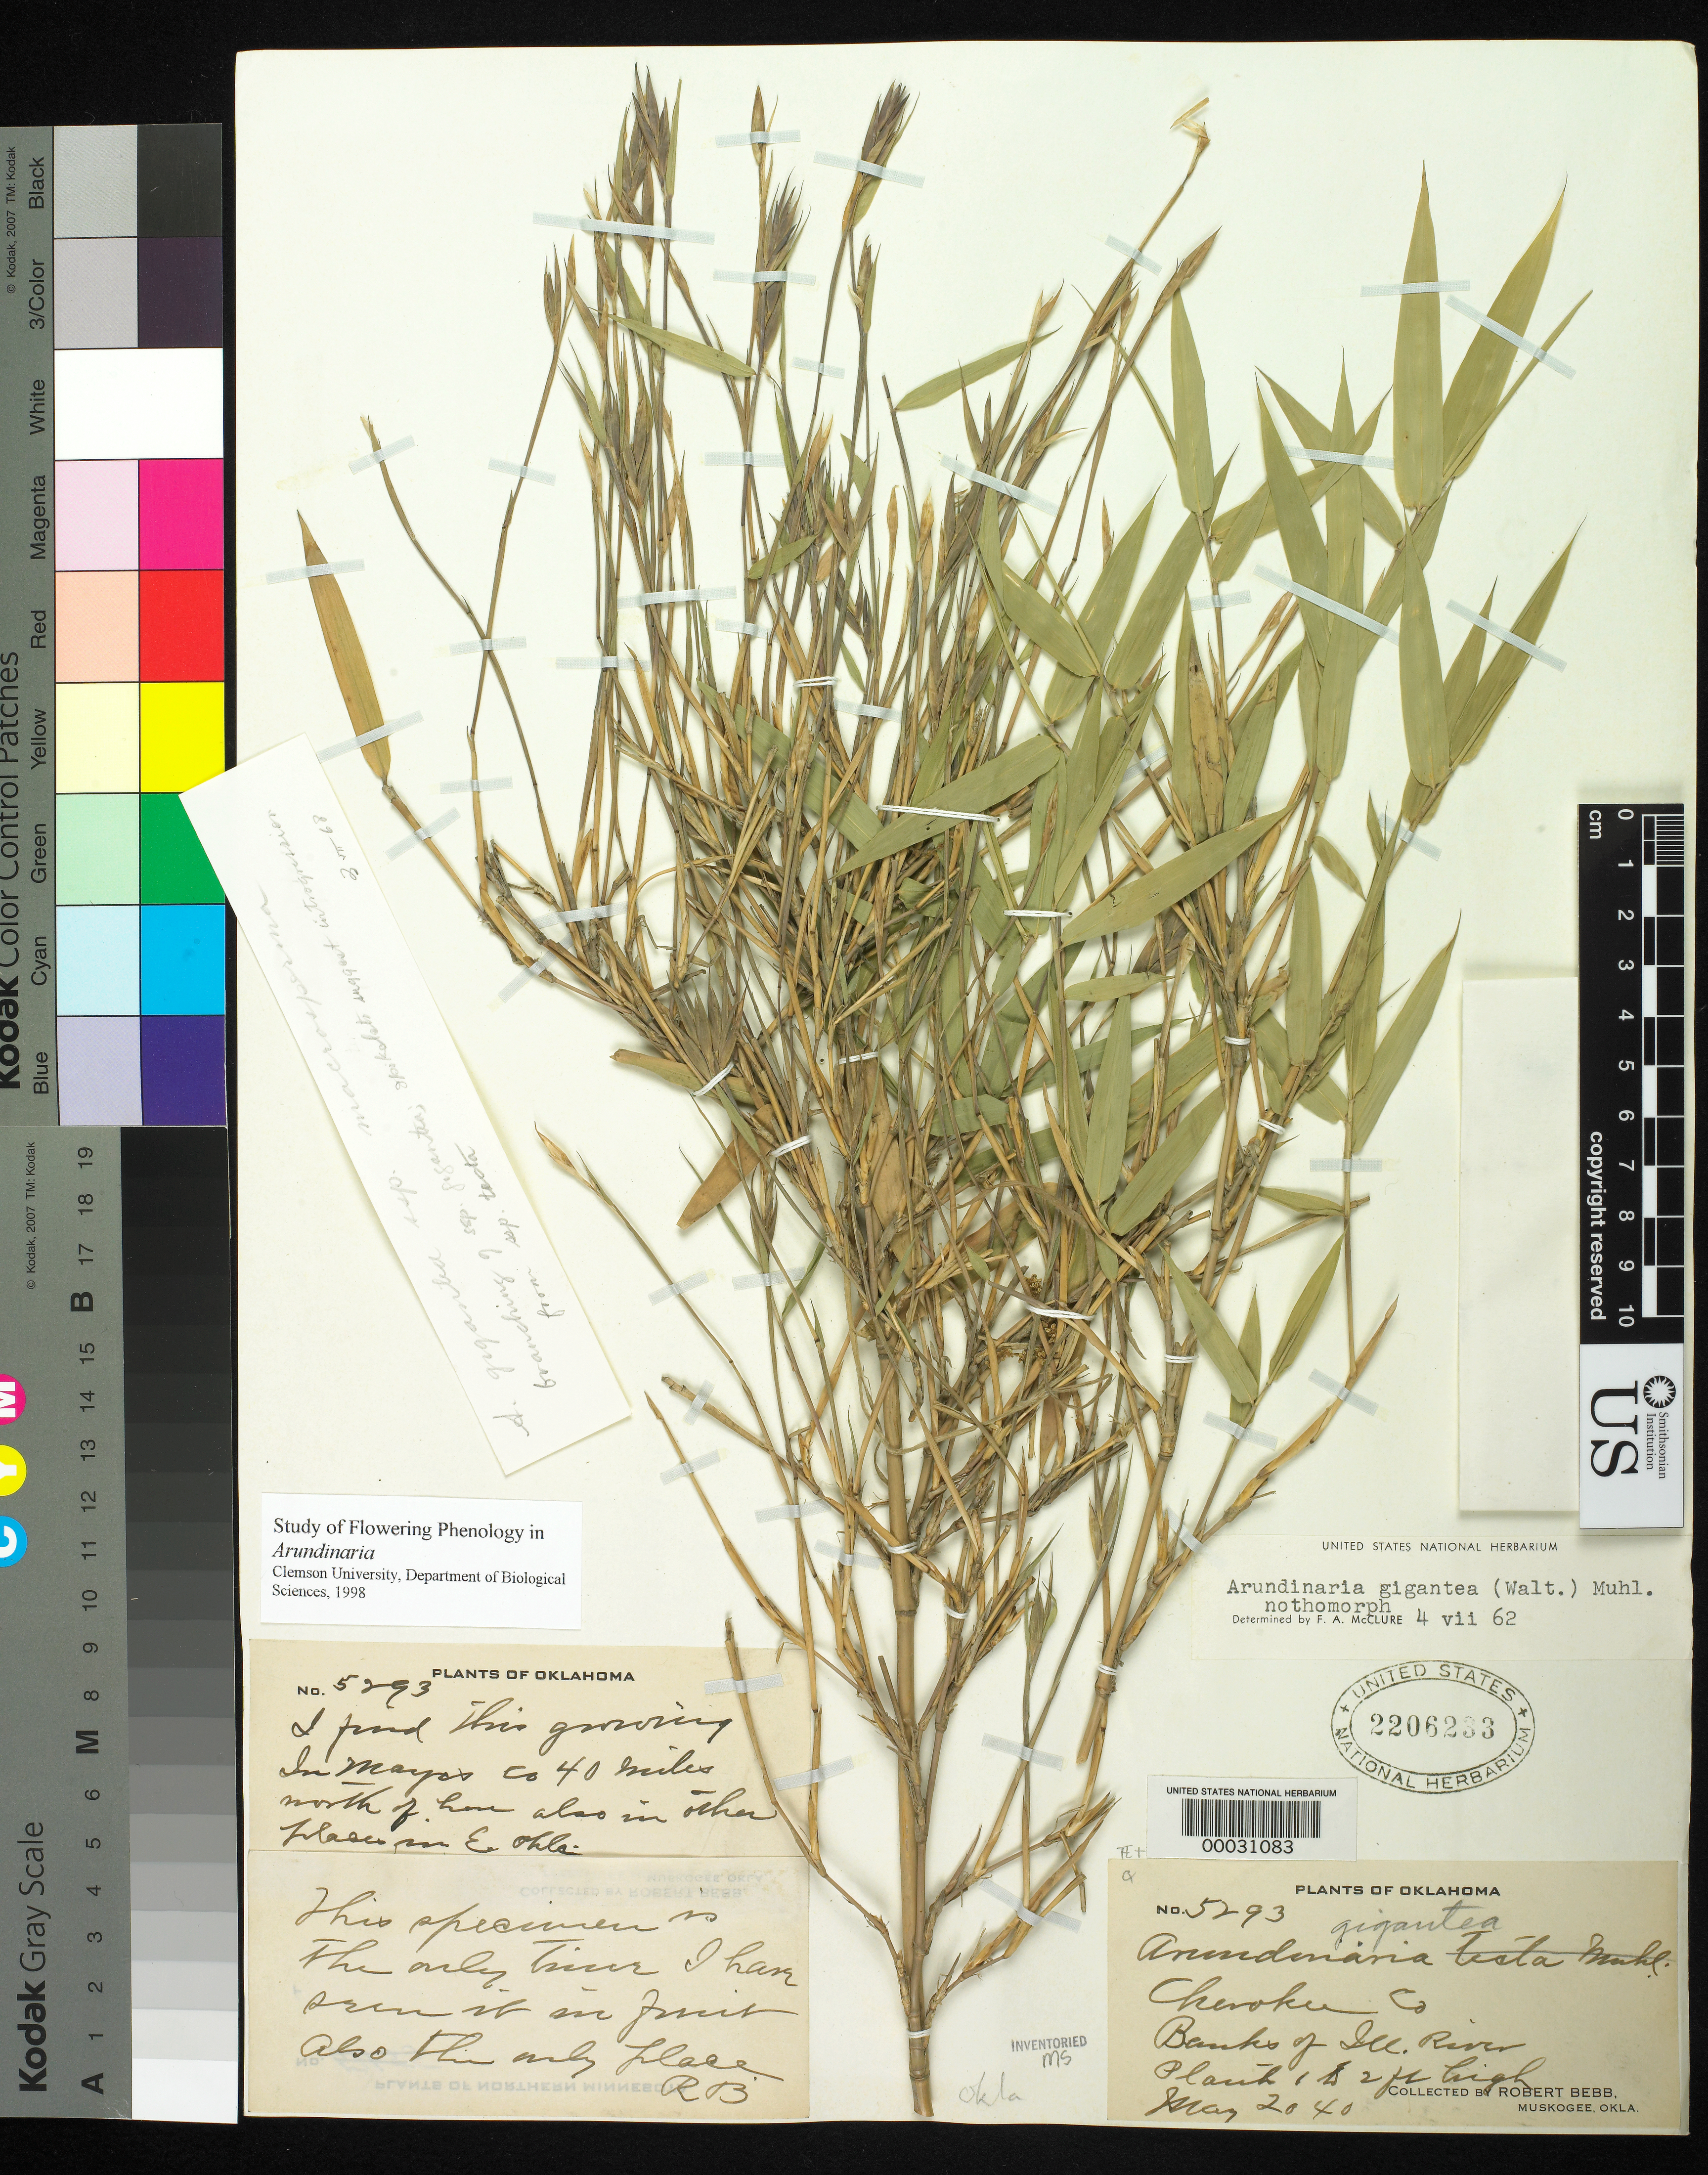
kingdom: Plantae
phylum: Tracheophyta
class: Liliopsida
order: Poales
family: Poaceae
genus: Arundinaria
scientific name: Arundinaria gigantea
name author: (Walter) Muhl.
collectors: R. Bebb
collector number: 5293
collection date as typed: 20 May 1940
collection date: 1940-05-20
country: United States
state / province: Oklahoma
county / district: Cherokee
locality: Illinois river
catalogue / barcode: US 2206233